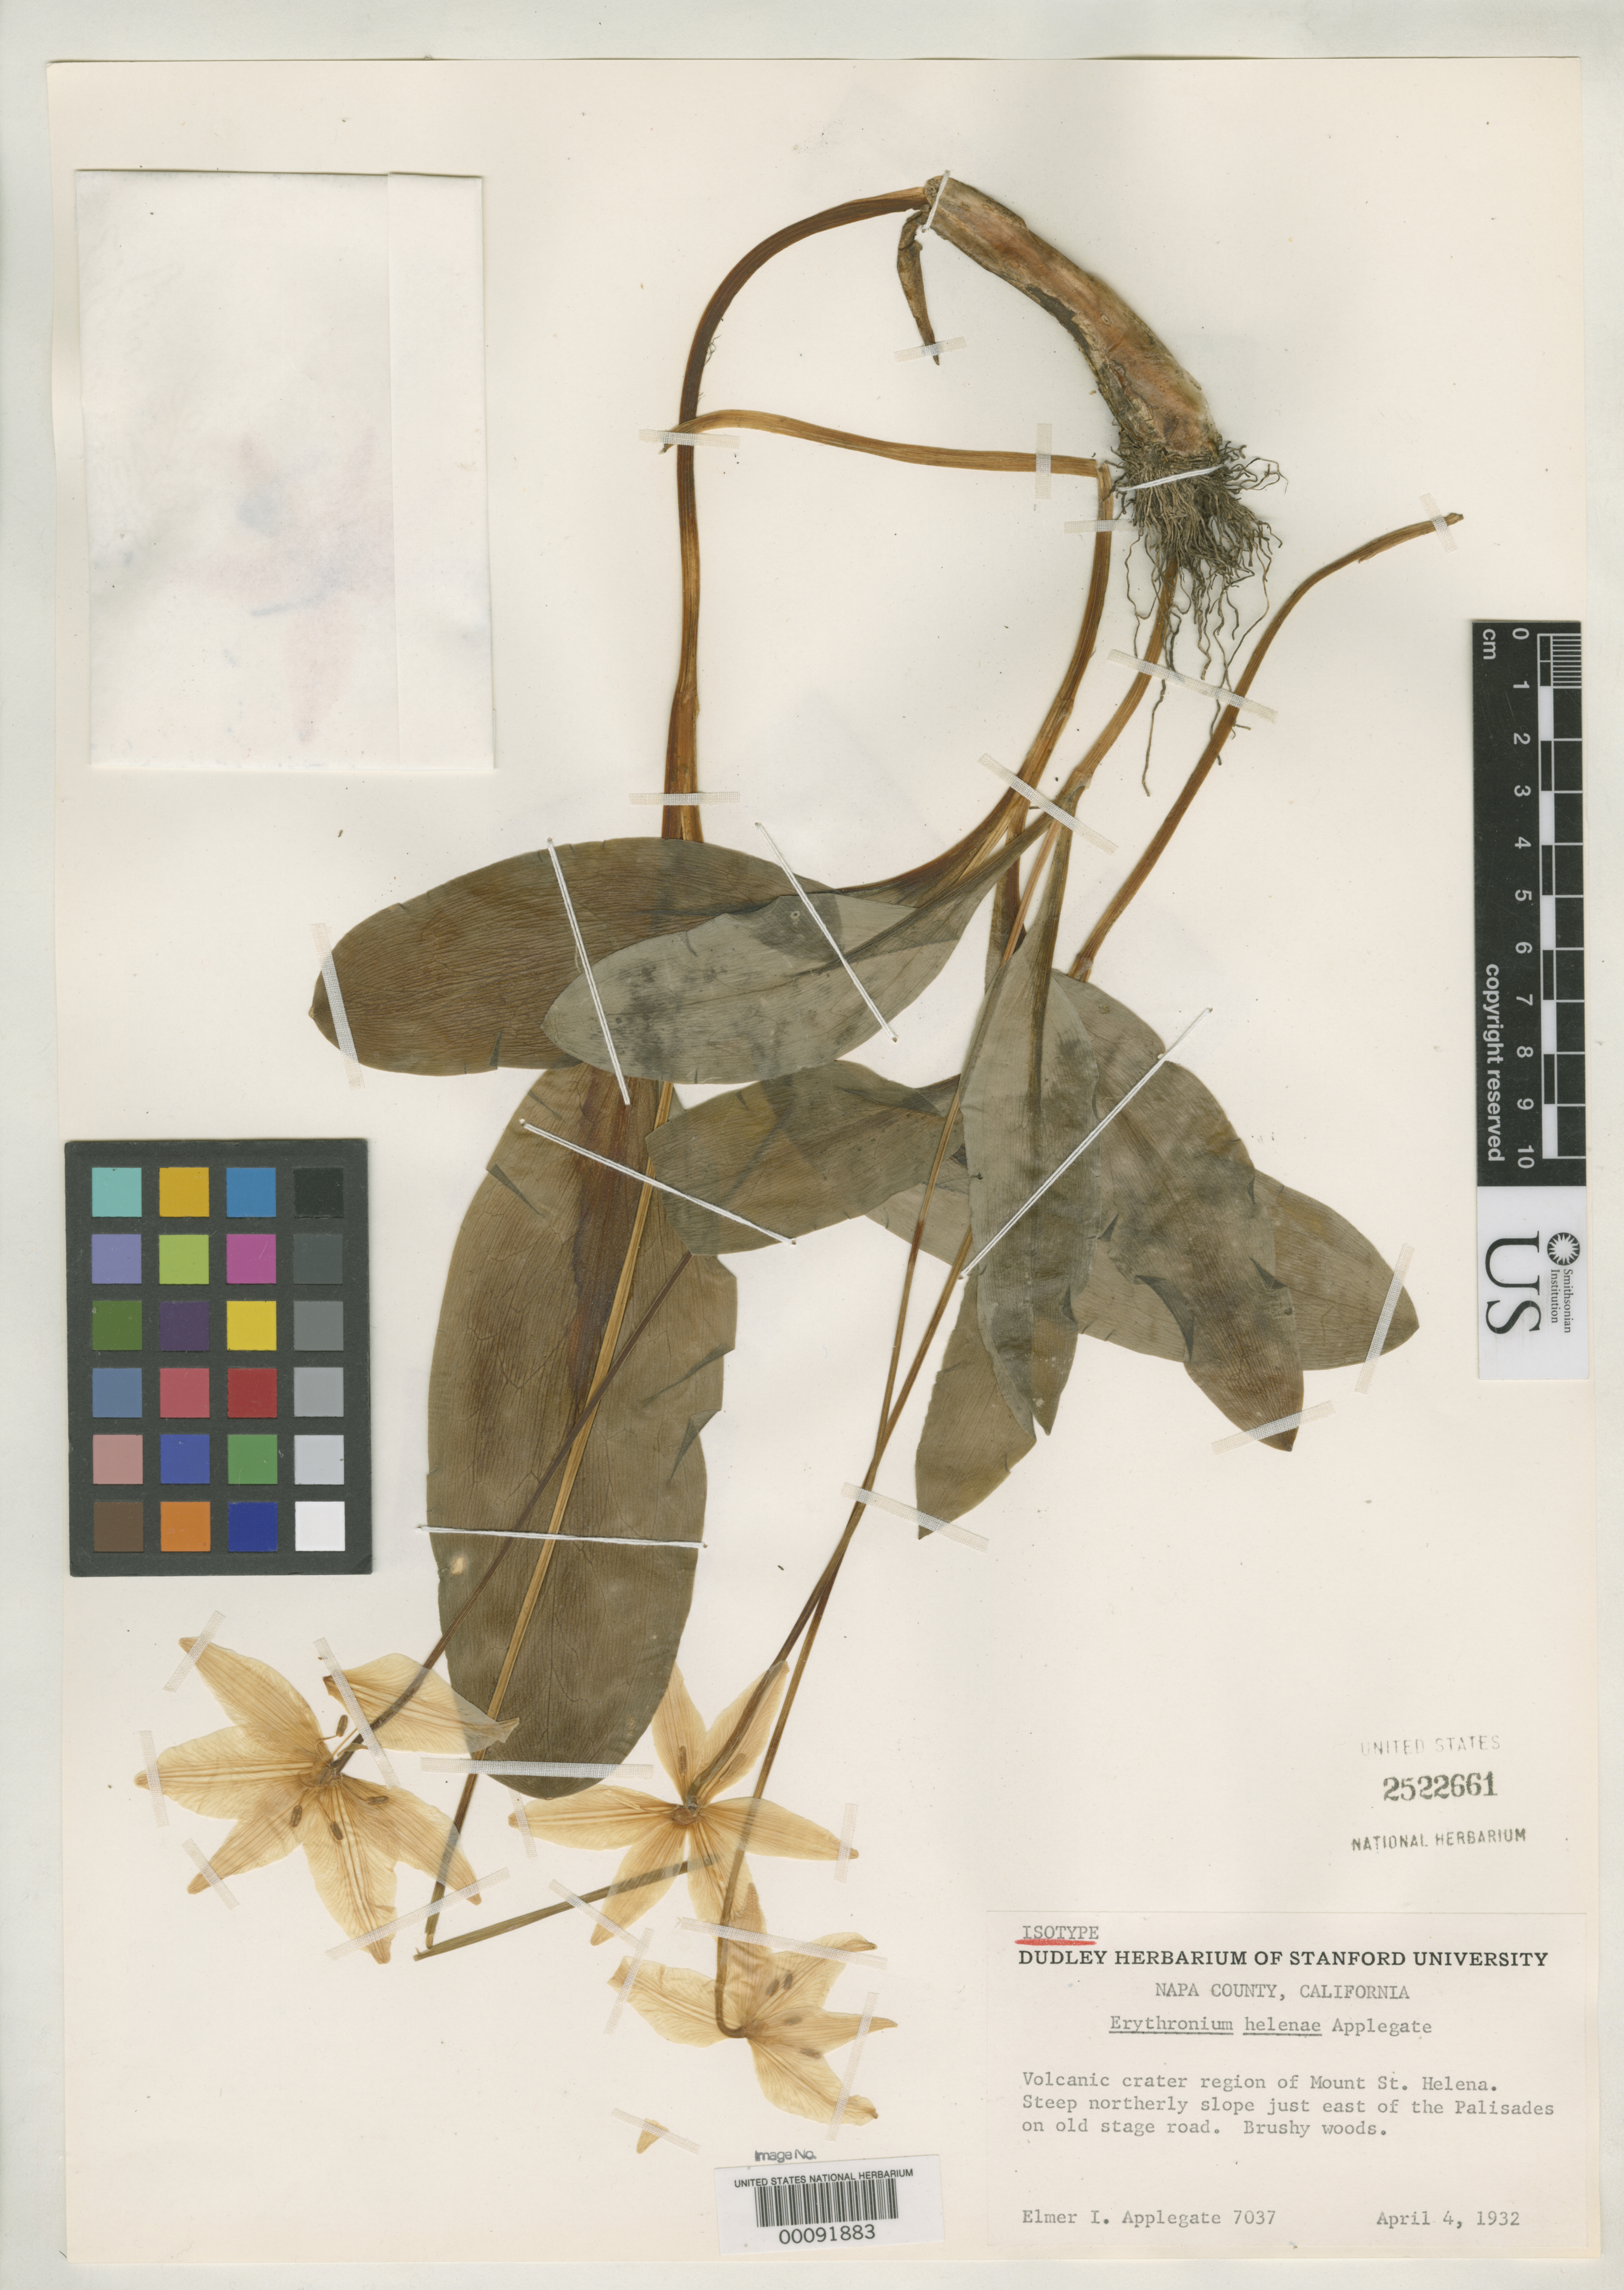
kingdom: Plantae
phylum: Tracheophyta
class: Liliopsida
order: Liliales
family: Liliaceae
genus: Erythronium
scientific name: Erythronium helenae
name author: Applegate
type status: Isotype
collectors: E. I. Applegate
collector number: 7037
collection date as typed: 04 Apr 1932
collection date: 1932-04-04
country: United States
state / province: California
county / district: Napa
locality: Mt. St. Helena, east of Thepalisades, Old Stage Road.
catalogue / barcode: US 2522661